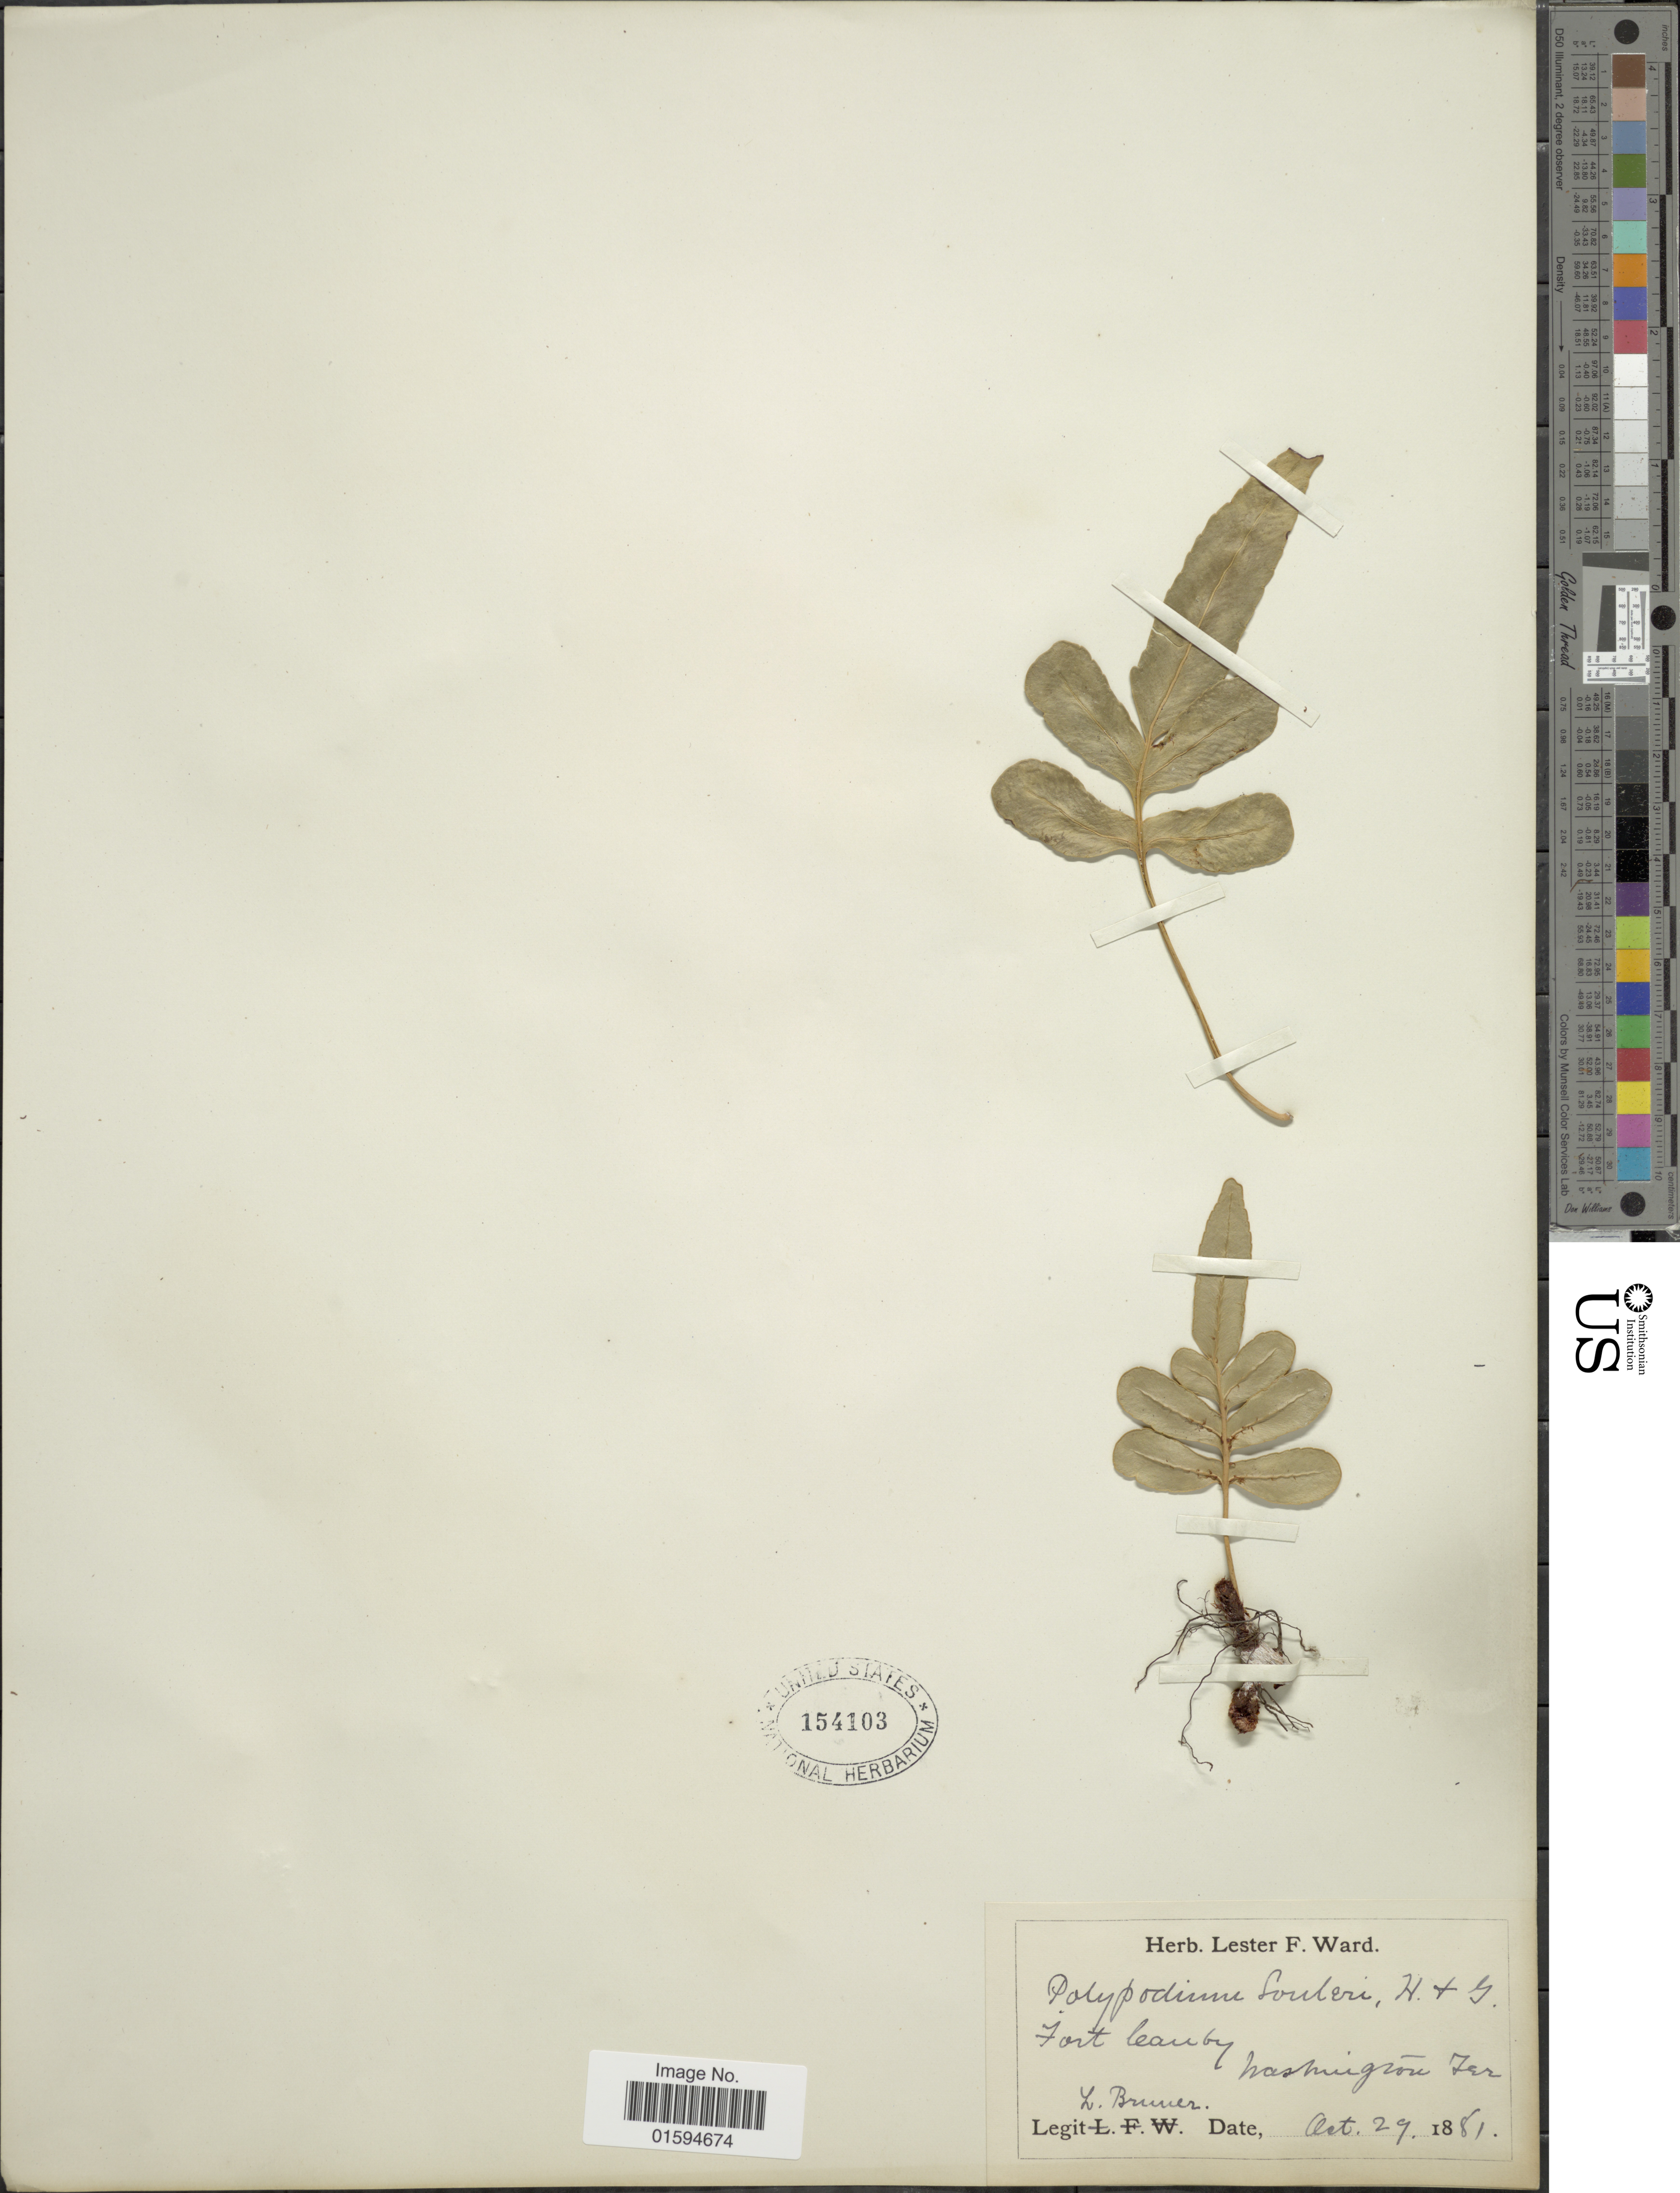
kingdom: Plantae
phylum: Tracheophyta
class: Polypodiopsida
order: Polypodiales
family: Polypodiaceae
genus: Polypodium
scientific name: Polypodium scouleri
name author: Hook. & Grev.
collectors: L. Bruner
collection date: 1881-10-29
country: United States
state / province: Washington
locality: Fort Beautym, Washington Jar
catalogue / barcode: US 154103